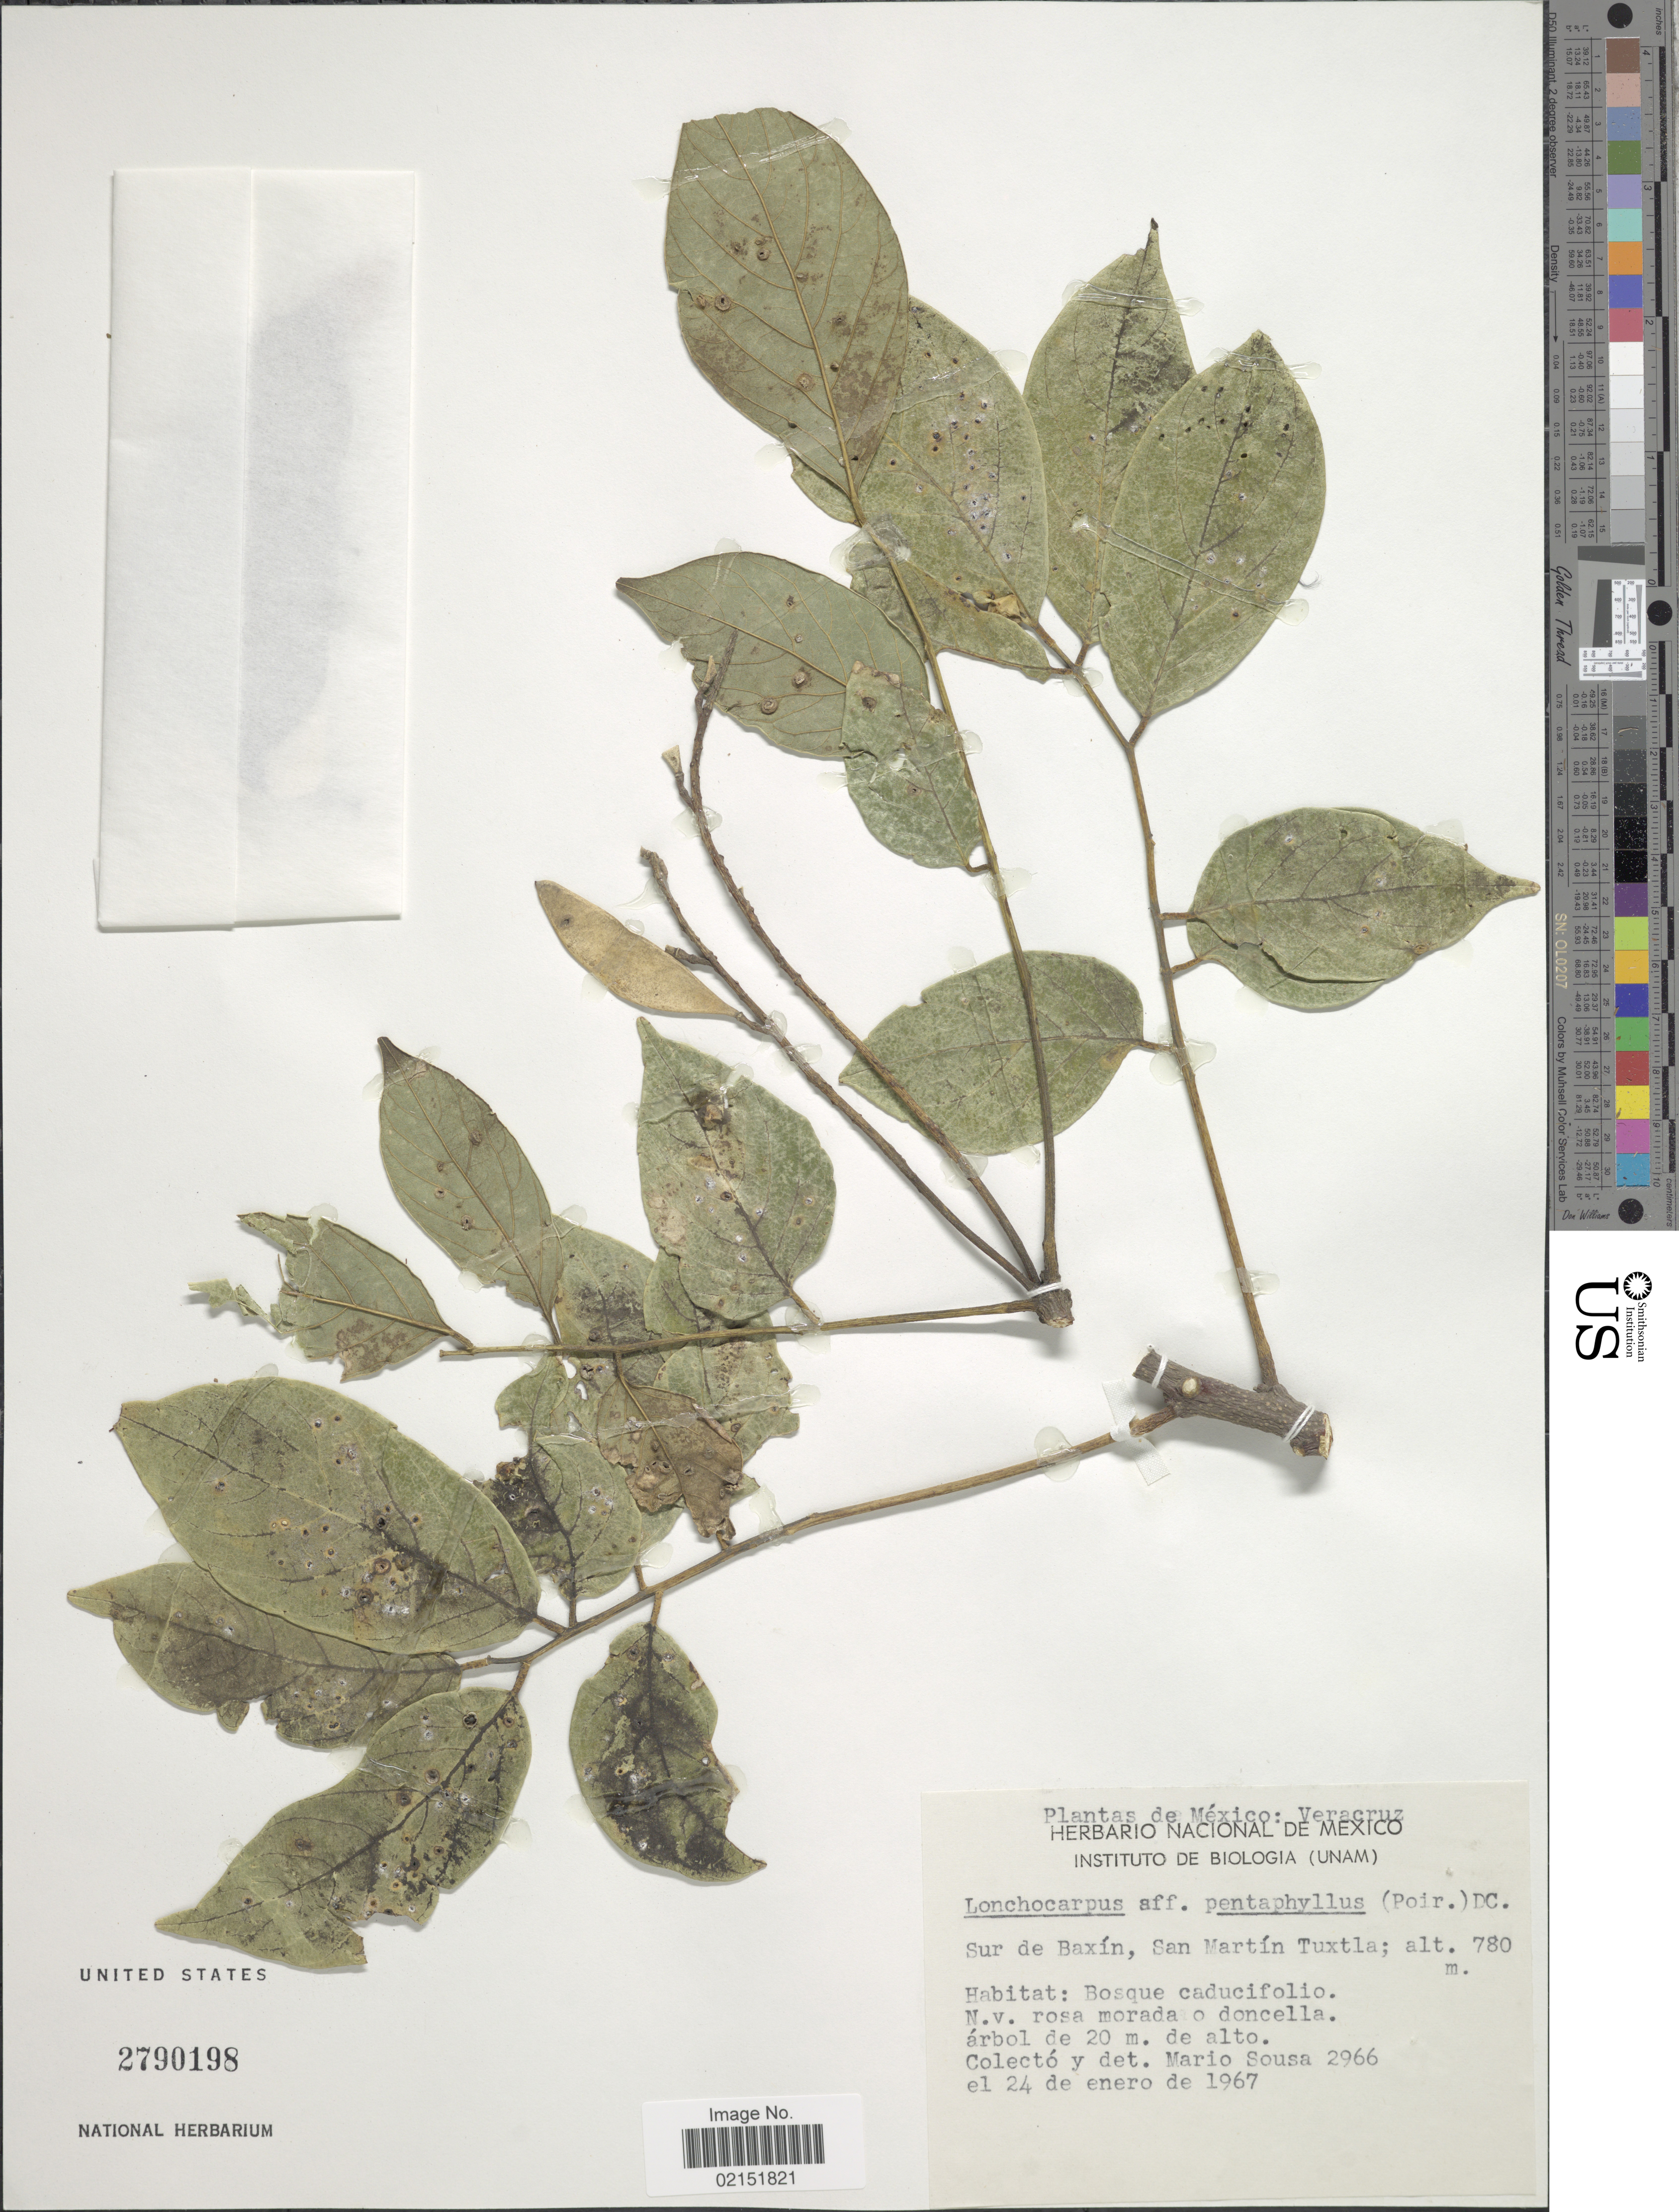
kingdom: Plantae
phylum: Tracheophyta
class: Magnoliopsida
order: Fabales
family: Fabaceae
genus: Lonchocarpus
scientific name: Lonchocarpus pentaphyllus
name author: (Poir.) DC.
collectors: M. Sousa S.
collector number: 2966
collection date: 1967-01-24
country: Mexico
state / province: Veracruz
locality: Sur de Baxin, San Marton Tuxtla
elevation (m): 780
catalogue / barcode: US 2790198